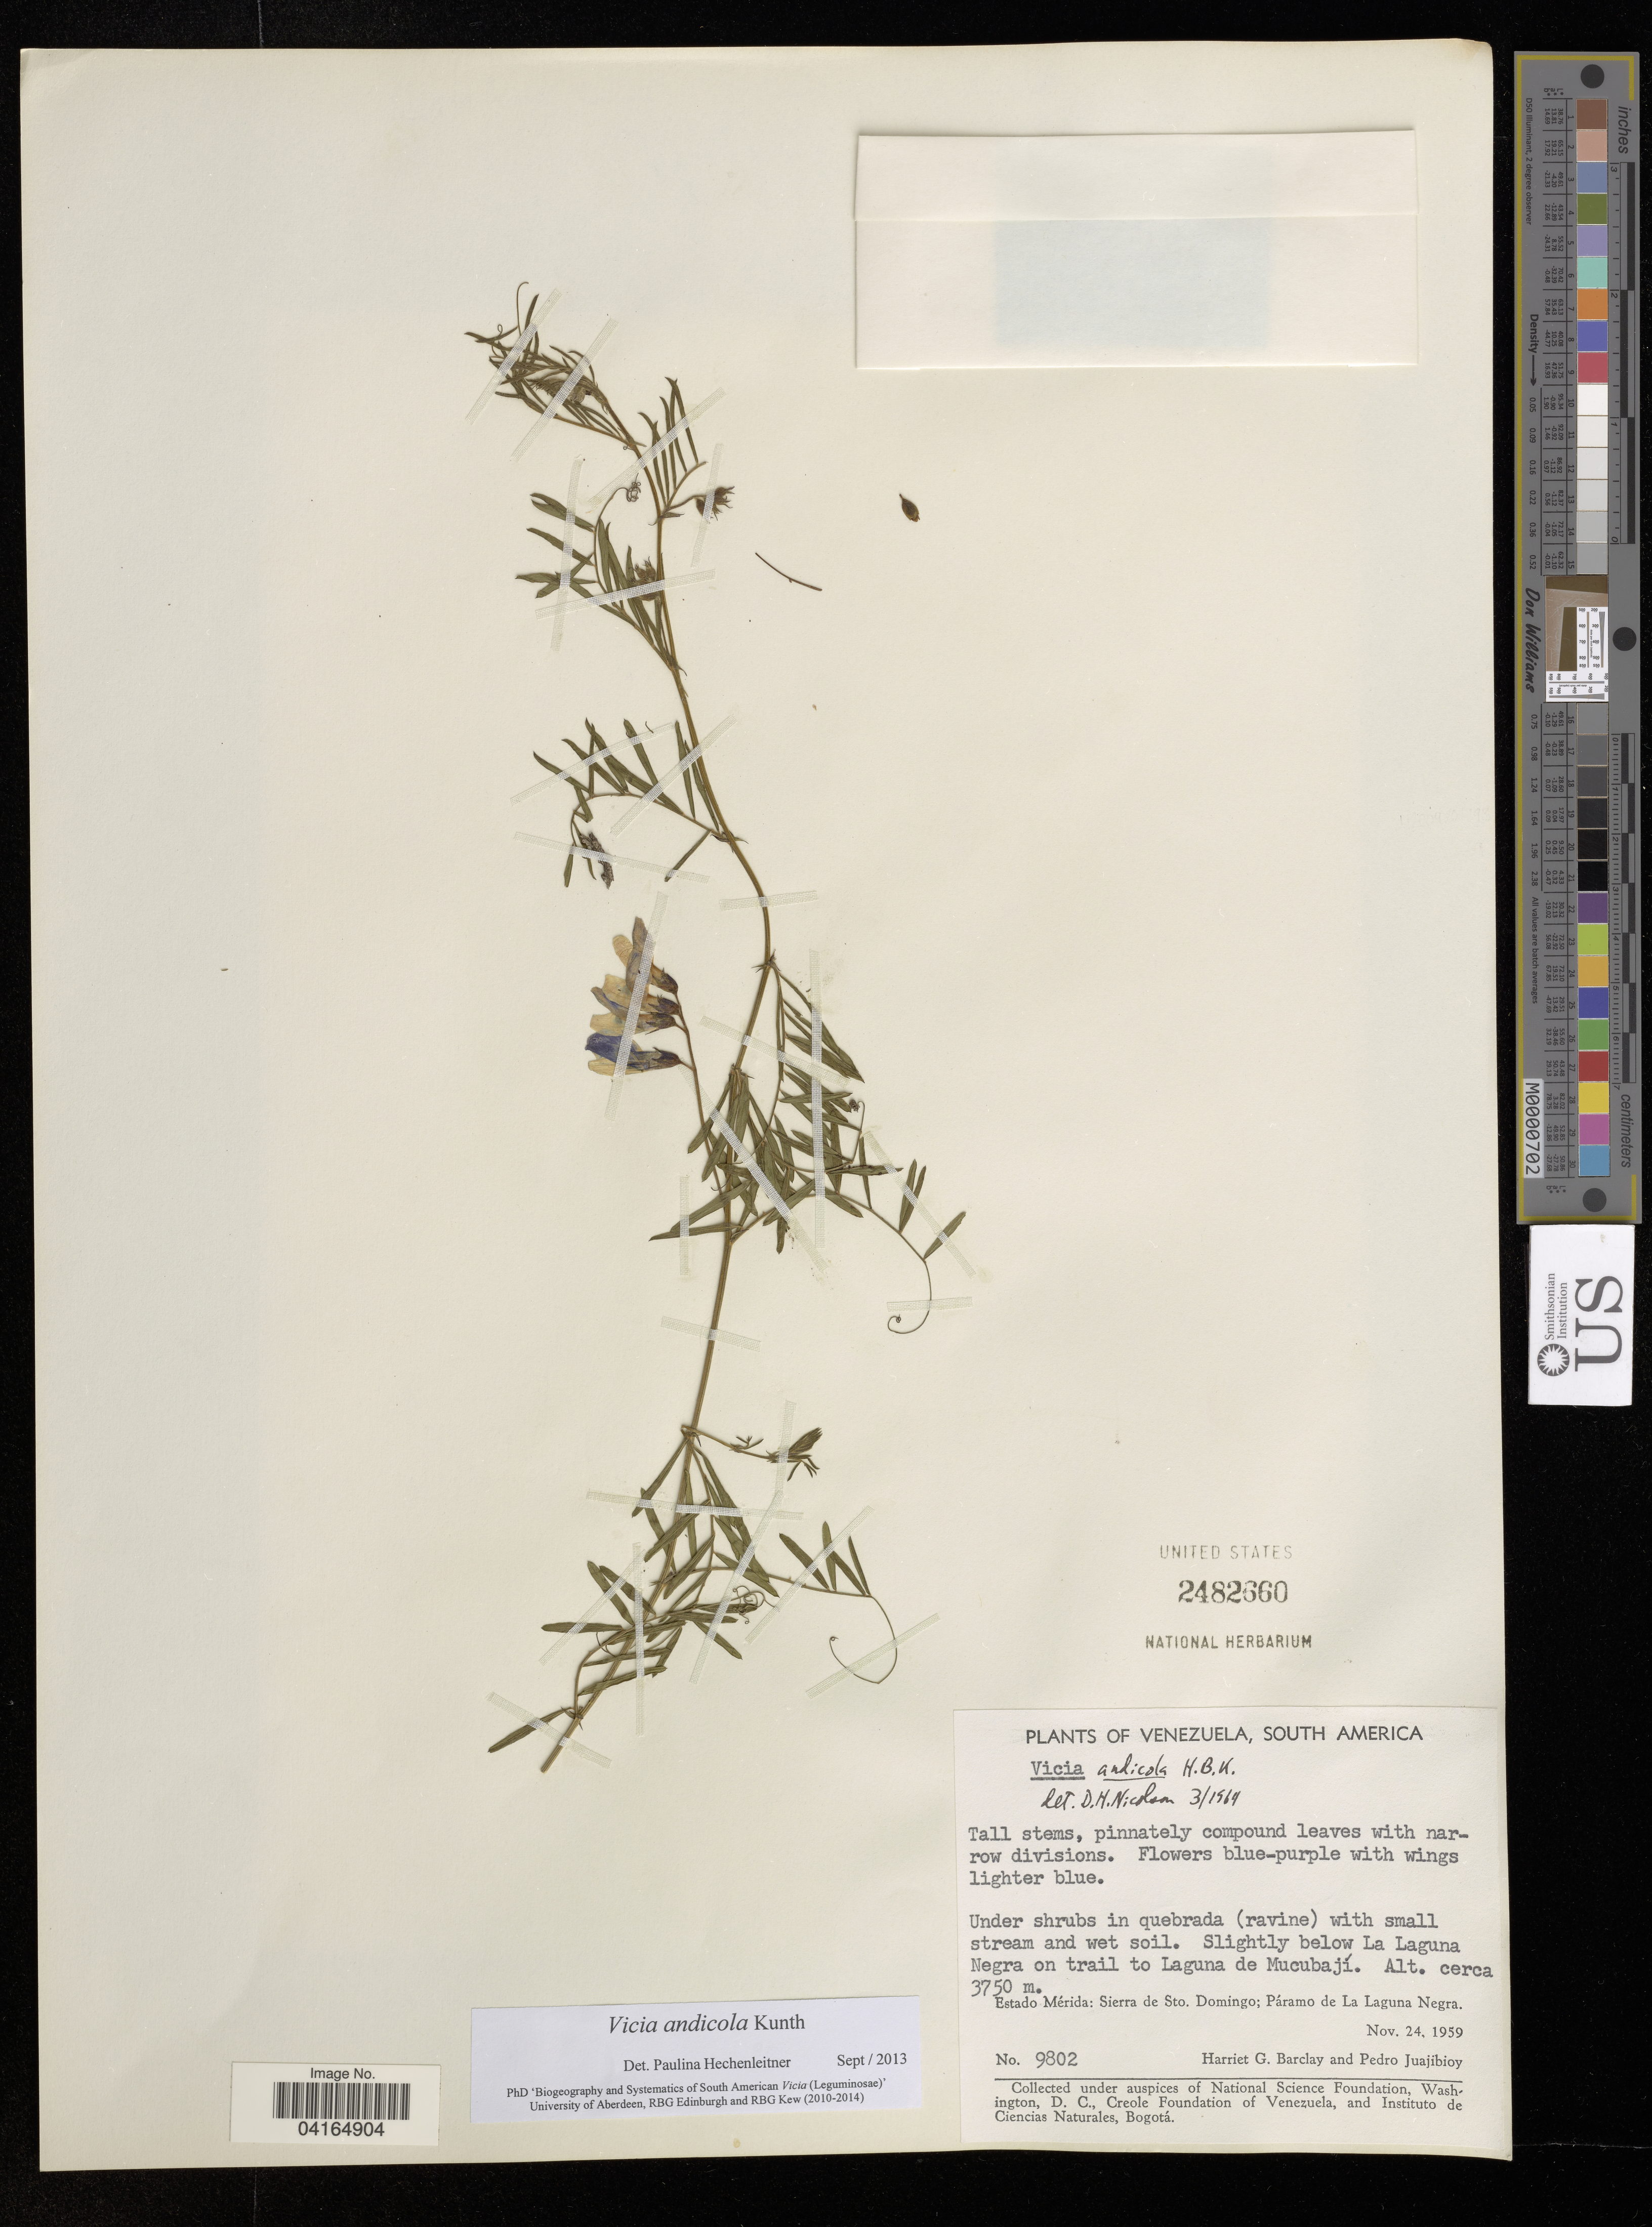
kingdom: Plantae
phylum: Tracheophyta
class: Magnoliopsida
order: Fabales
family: Fabaceae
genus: Vicia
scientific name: Vicia andicola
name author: Kunth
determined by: Hechenleitner, Paulina, RBG Edinburgh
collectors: H. G. Barclay & P. Juajibioy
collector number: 9802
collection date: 1959-11-24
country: Venezuela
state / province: Merida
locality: Slightly below La Laguna Negra on trail to Laguna de Mucubají. Sierra de Sto. Domingo; Páramo de La Laguna Negra.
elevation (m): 3750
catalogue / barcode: US 2482660